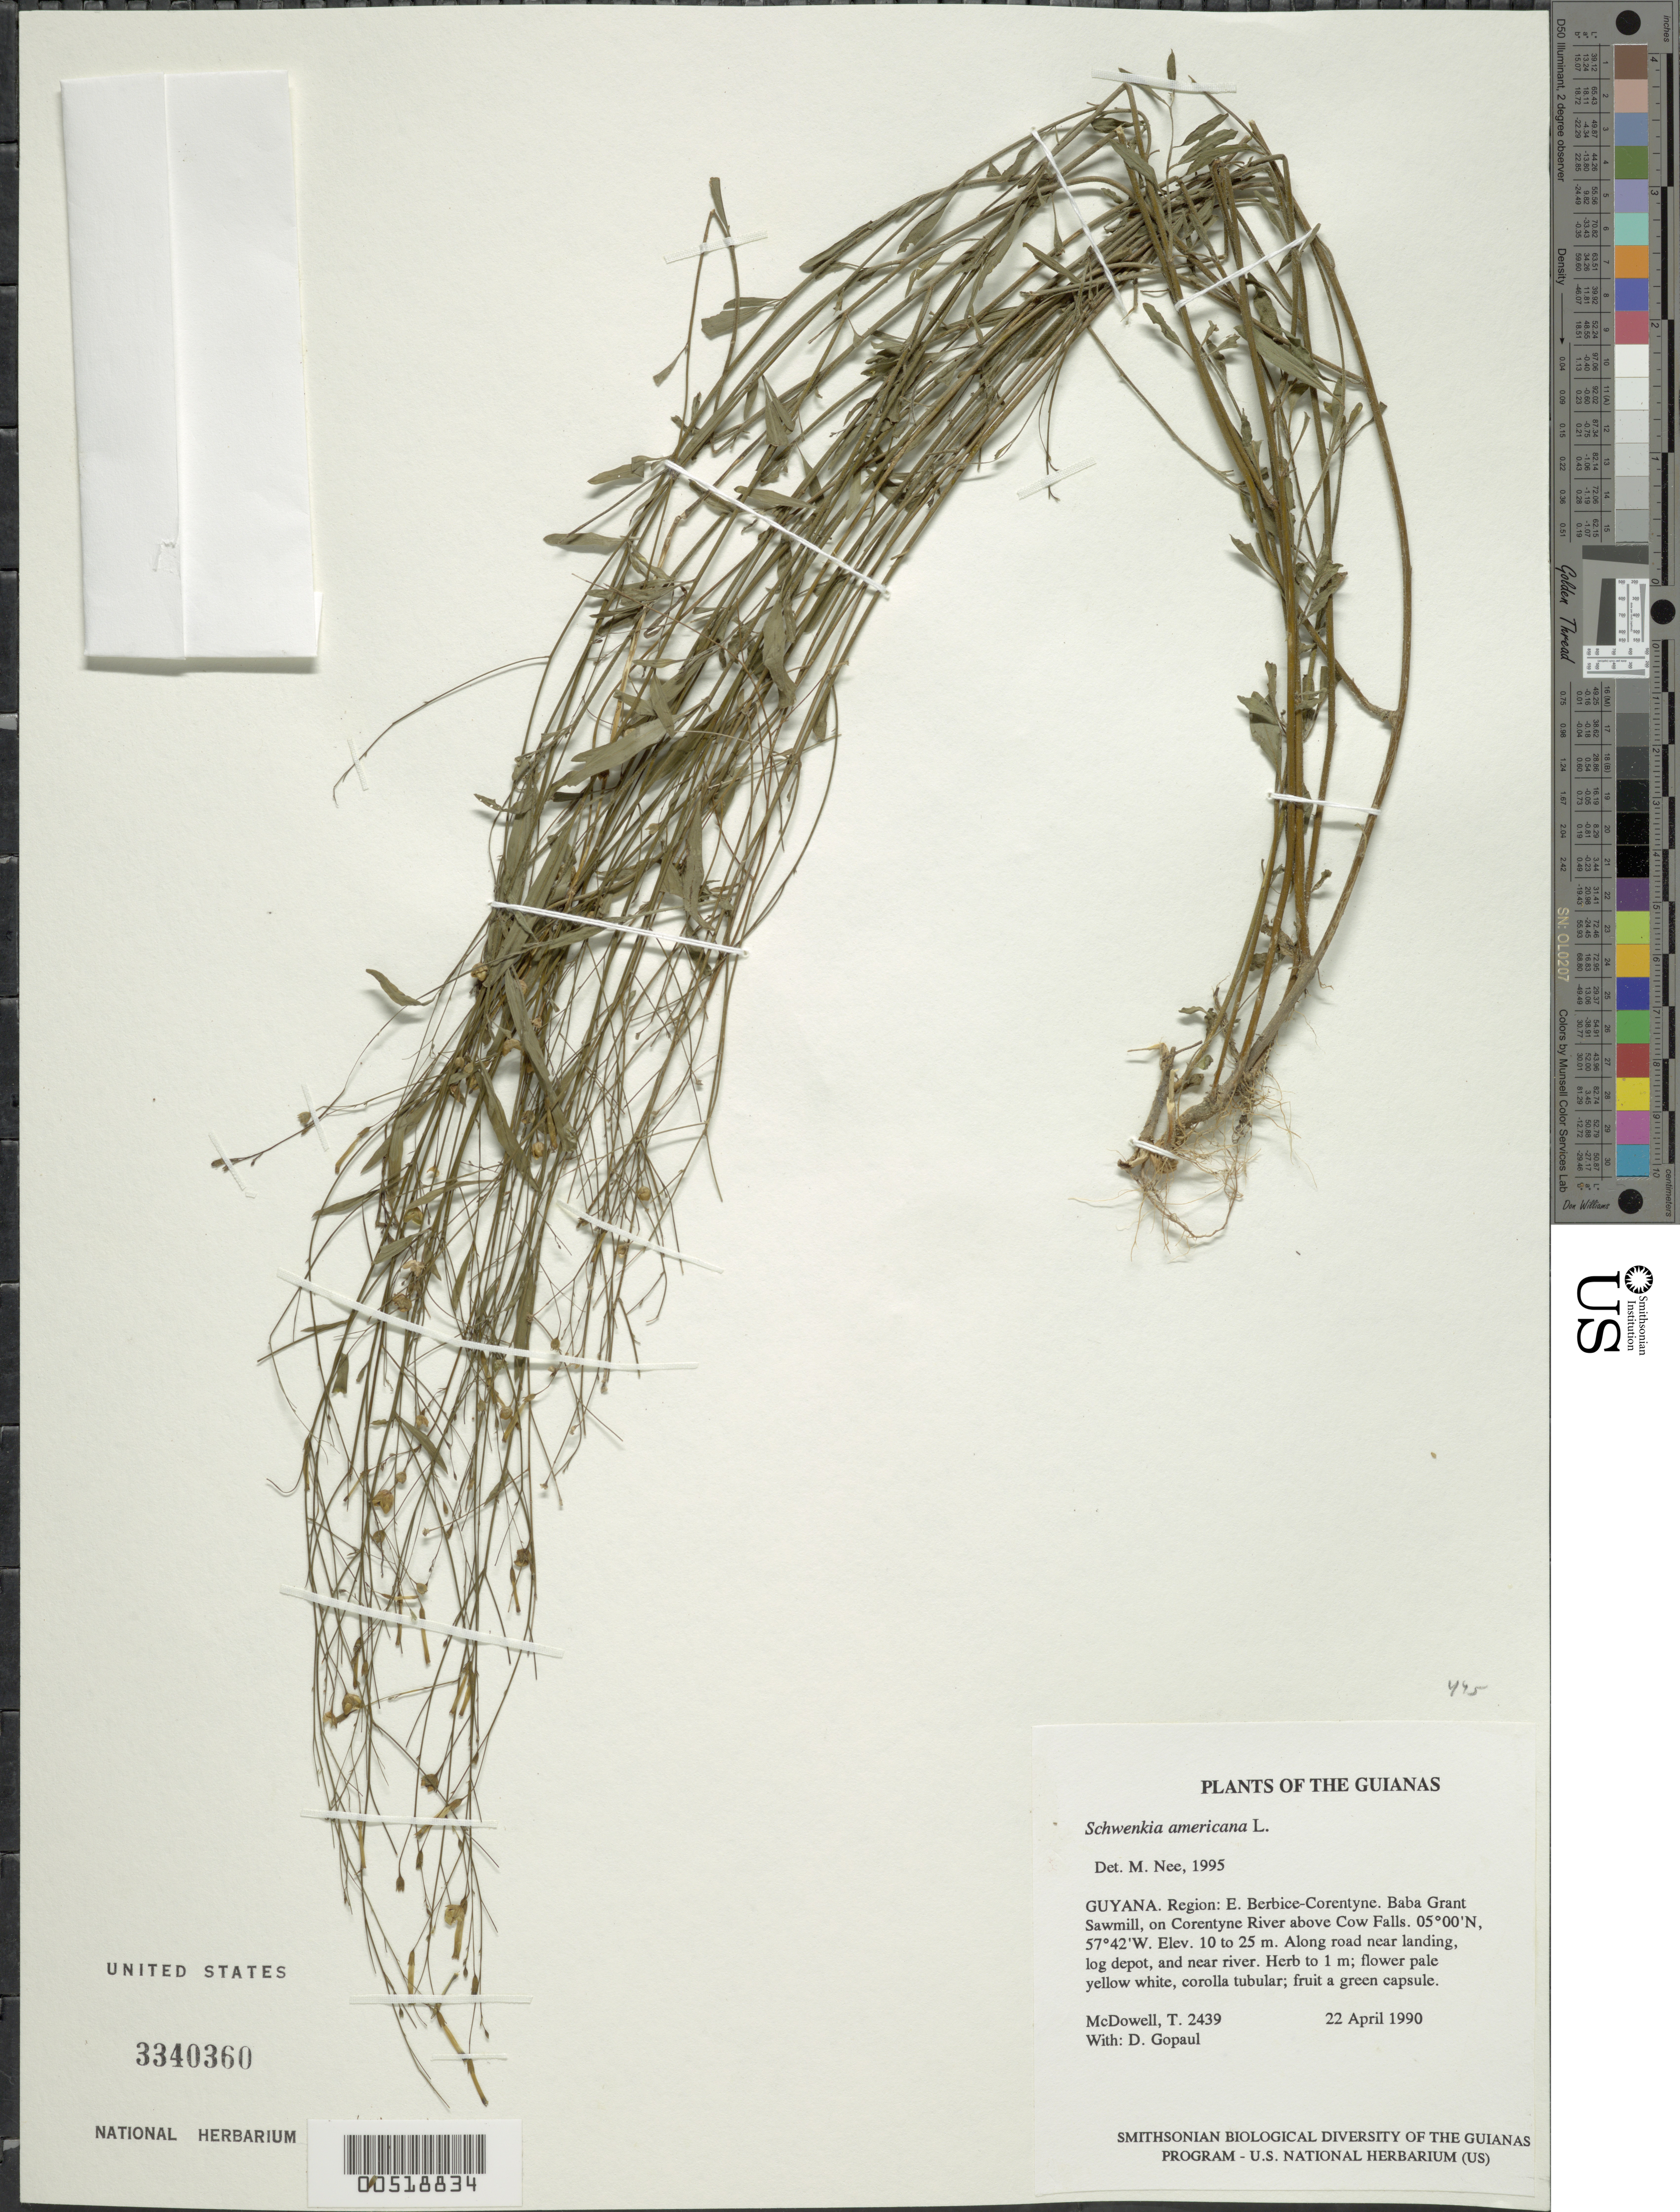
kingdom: Plantae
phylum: Tracheophyta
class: Magnoliopsida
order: Solanales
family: Solanaceae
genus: Schwenckia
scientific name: Schwenckia americana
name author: L.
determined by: Nee, Michael H.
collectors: T. McDowell & D. Gopaul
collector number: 2439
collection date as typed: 22 April 1990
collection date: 1990-04-22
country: Guyana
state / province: E. Berbice-Corentyne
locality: Baba Grant Sawmill, on Corentyne River above Cow Falls. Near logging camp and landing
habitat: Disturbed areas and near banks of river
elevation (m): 10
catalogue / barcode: US 3340360